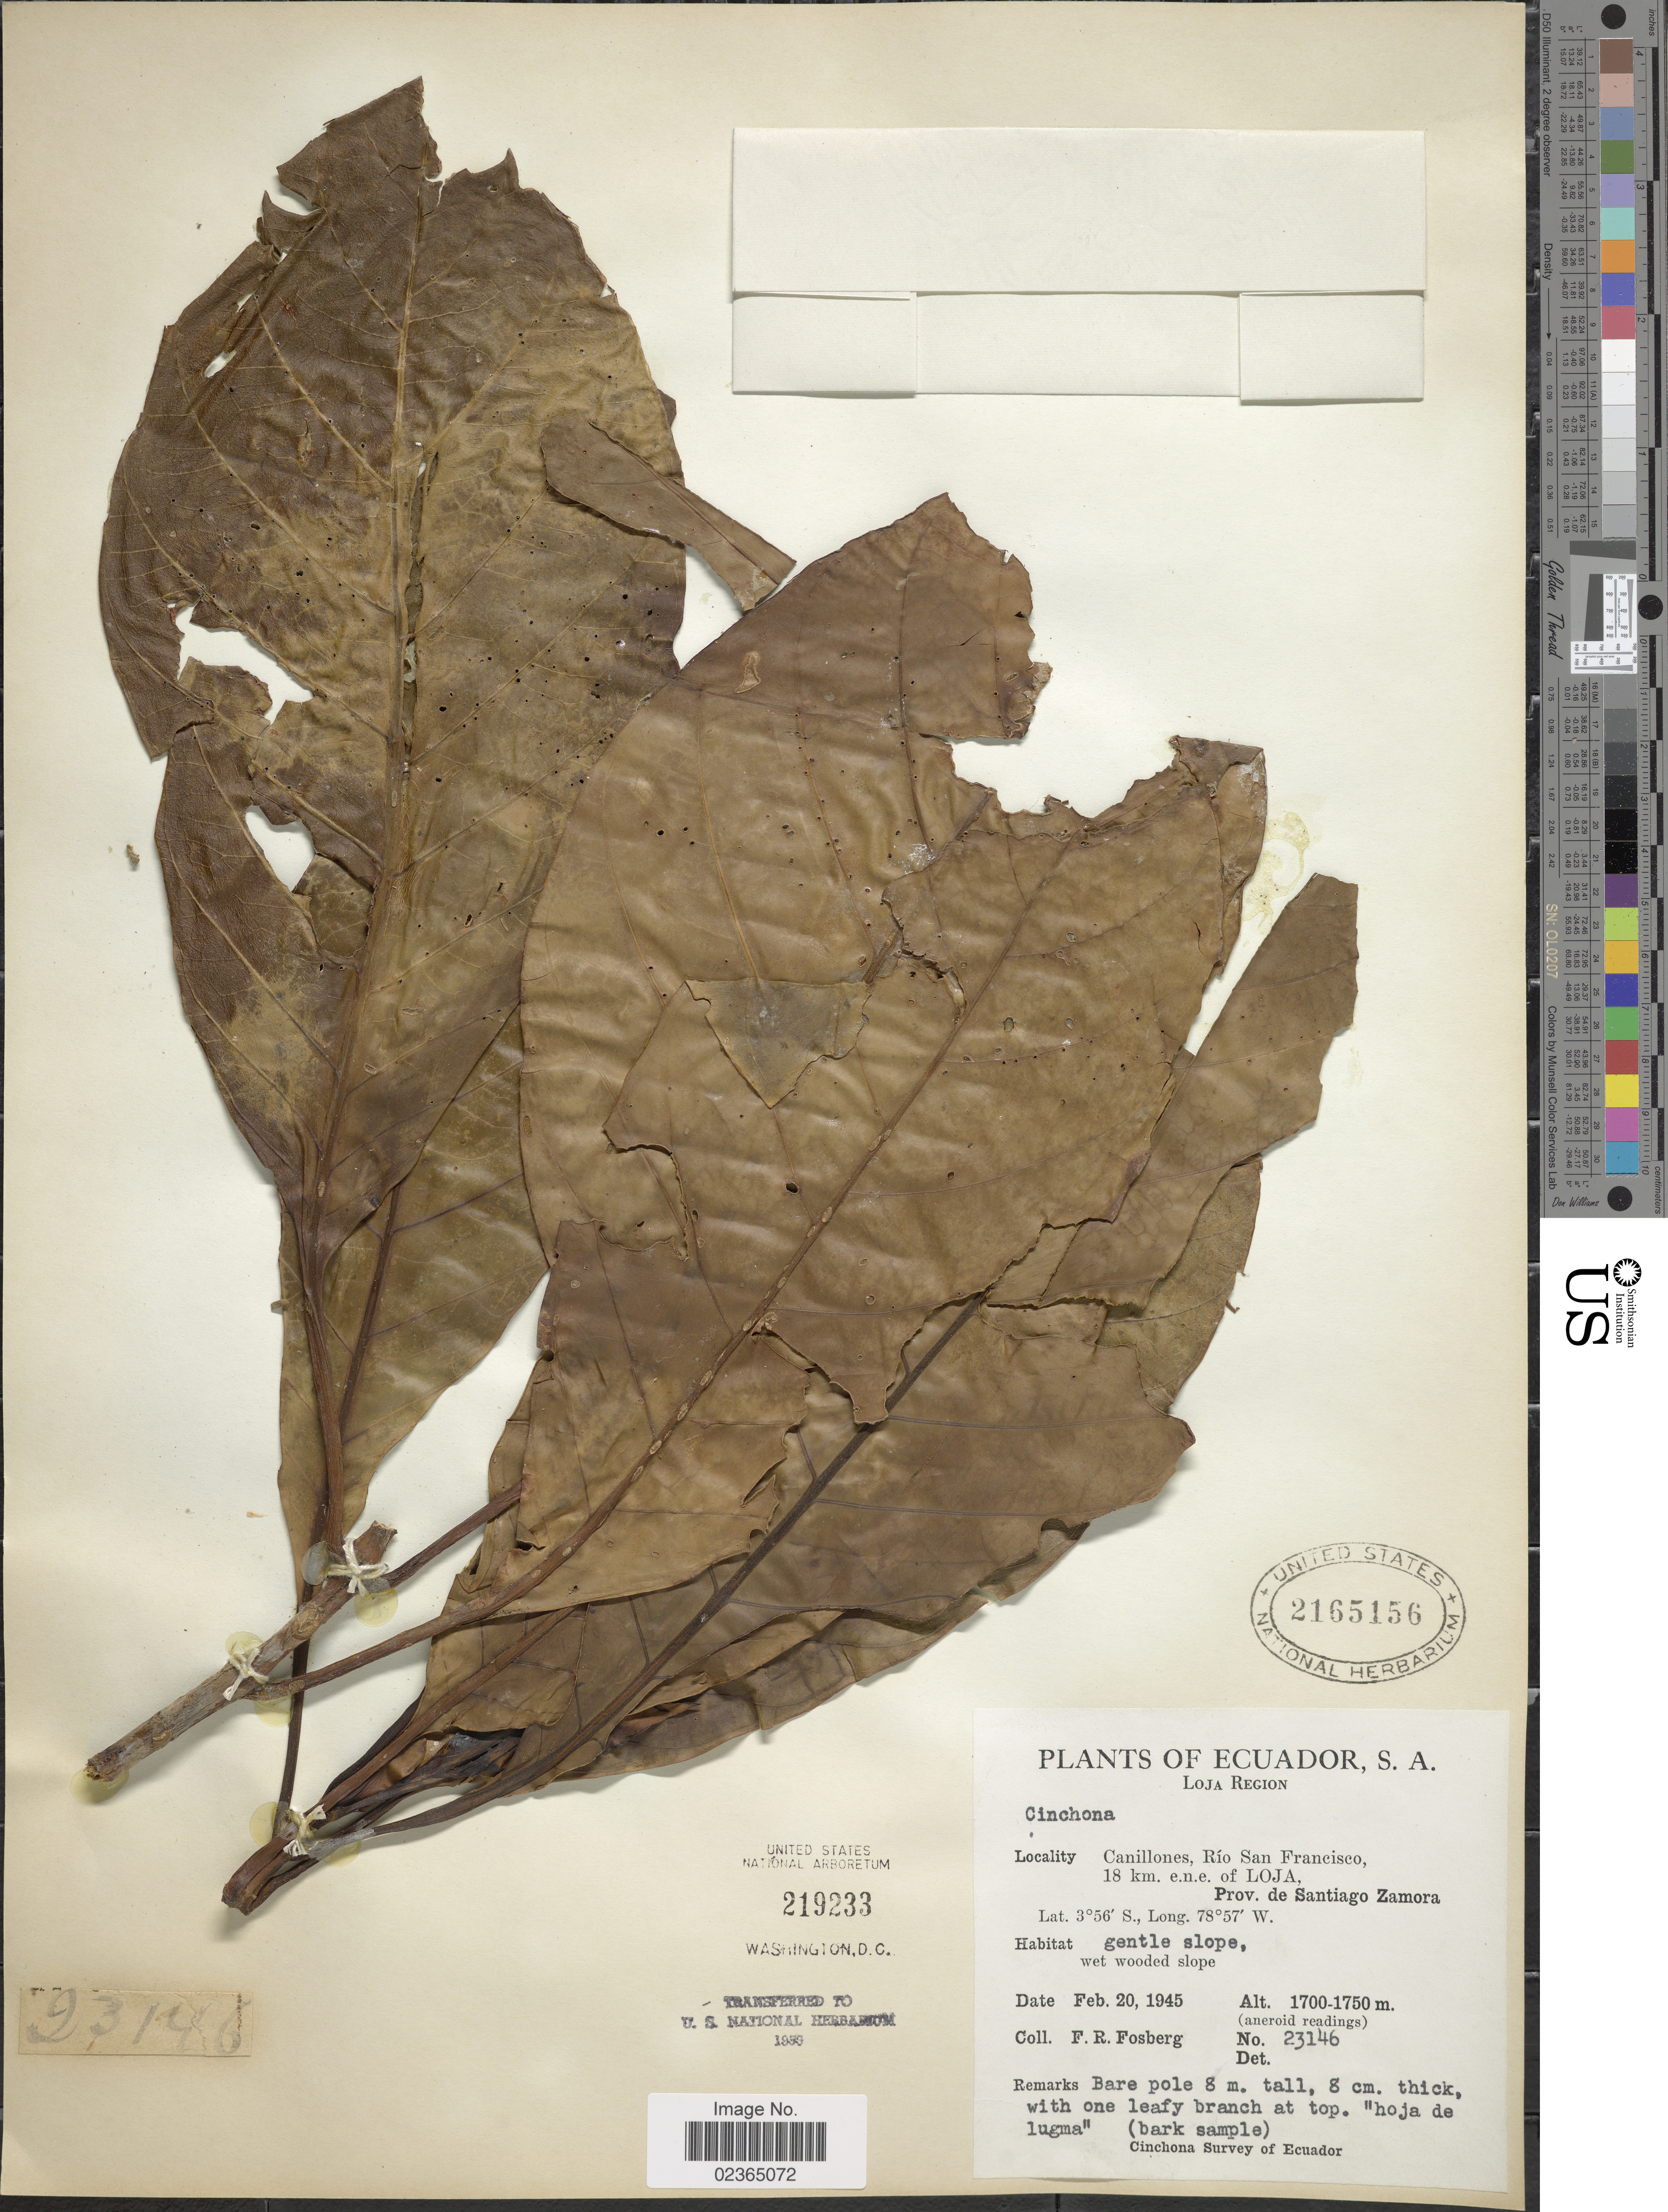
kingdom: Plantae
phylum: Tracheophyta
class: Magnoliopsida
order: Gentianales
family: Rubiaceae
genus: Cinchona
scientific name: Cinchona sp.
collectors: F. R. Fosberg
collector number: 23146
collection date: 1945-02-20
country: Ecuador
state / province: Loja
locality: Canillones, Río San Francisco, 18 km. e.n.e. of Loja, Prov. de Santiago Zamora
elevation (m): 1700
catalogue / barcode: US 2165156